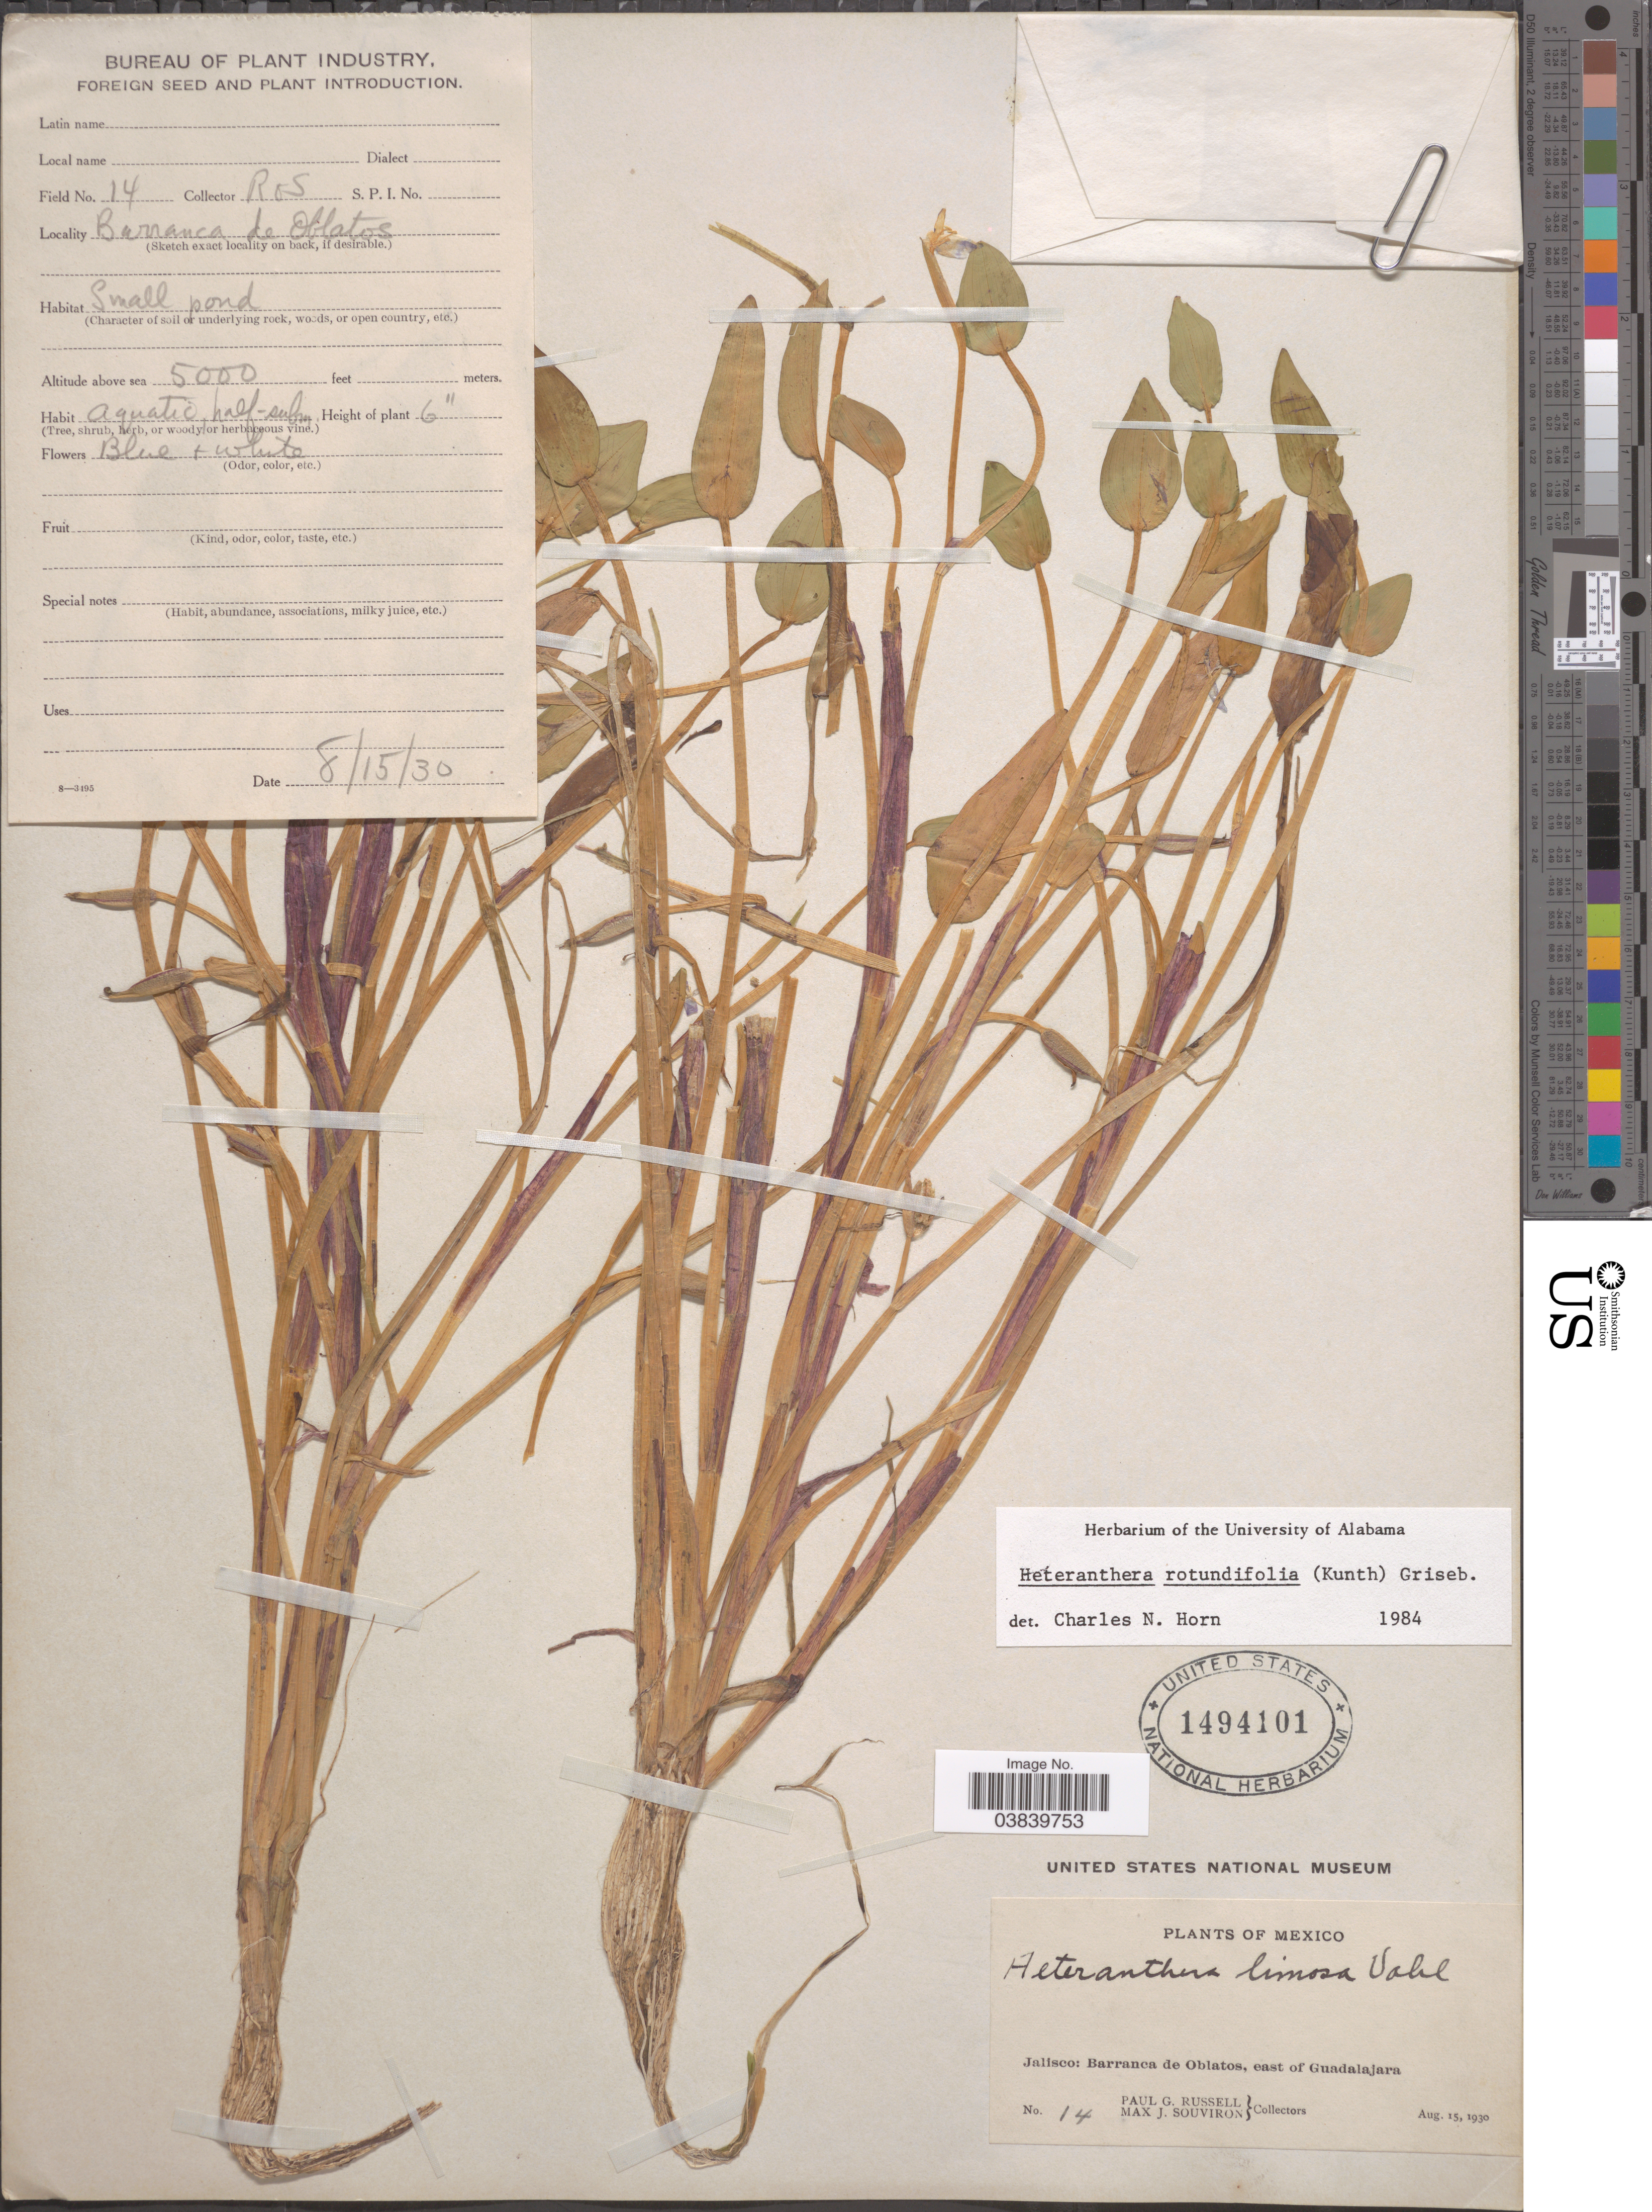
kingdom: Plantae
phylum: Tracheophyta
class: Liliopsida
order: Commelinales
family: Pontederiaceae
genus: Heteranthera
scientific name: Heteranthera rotundifolia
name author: (Kunth) Griseb.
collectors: P. G. Russell & M. J. Souviron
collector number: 14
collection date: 1930-08-15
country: Mexico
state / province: Jalisco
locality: Barranca de Oblatos, east of Guadalajara.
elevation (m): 1524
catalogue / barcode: US 1494101